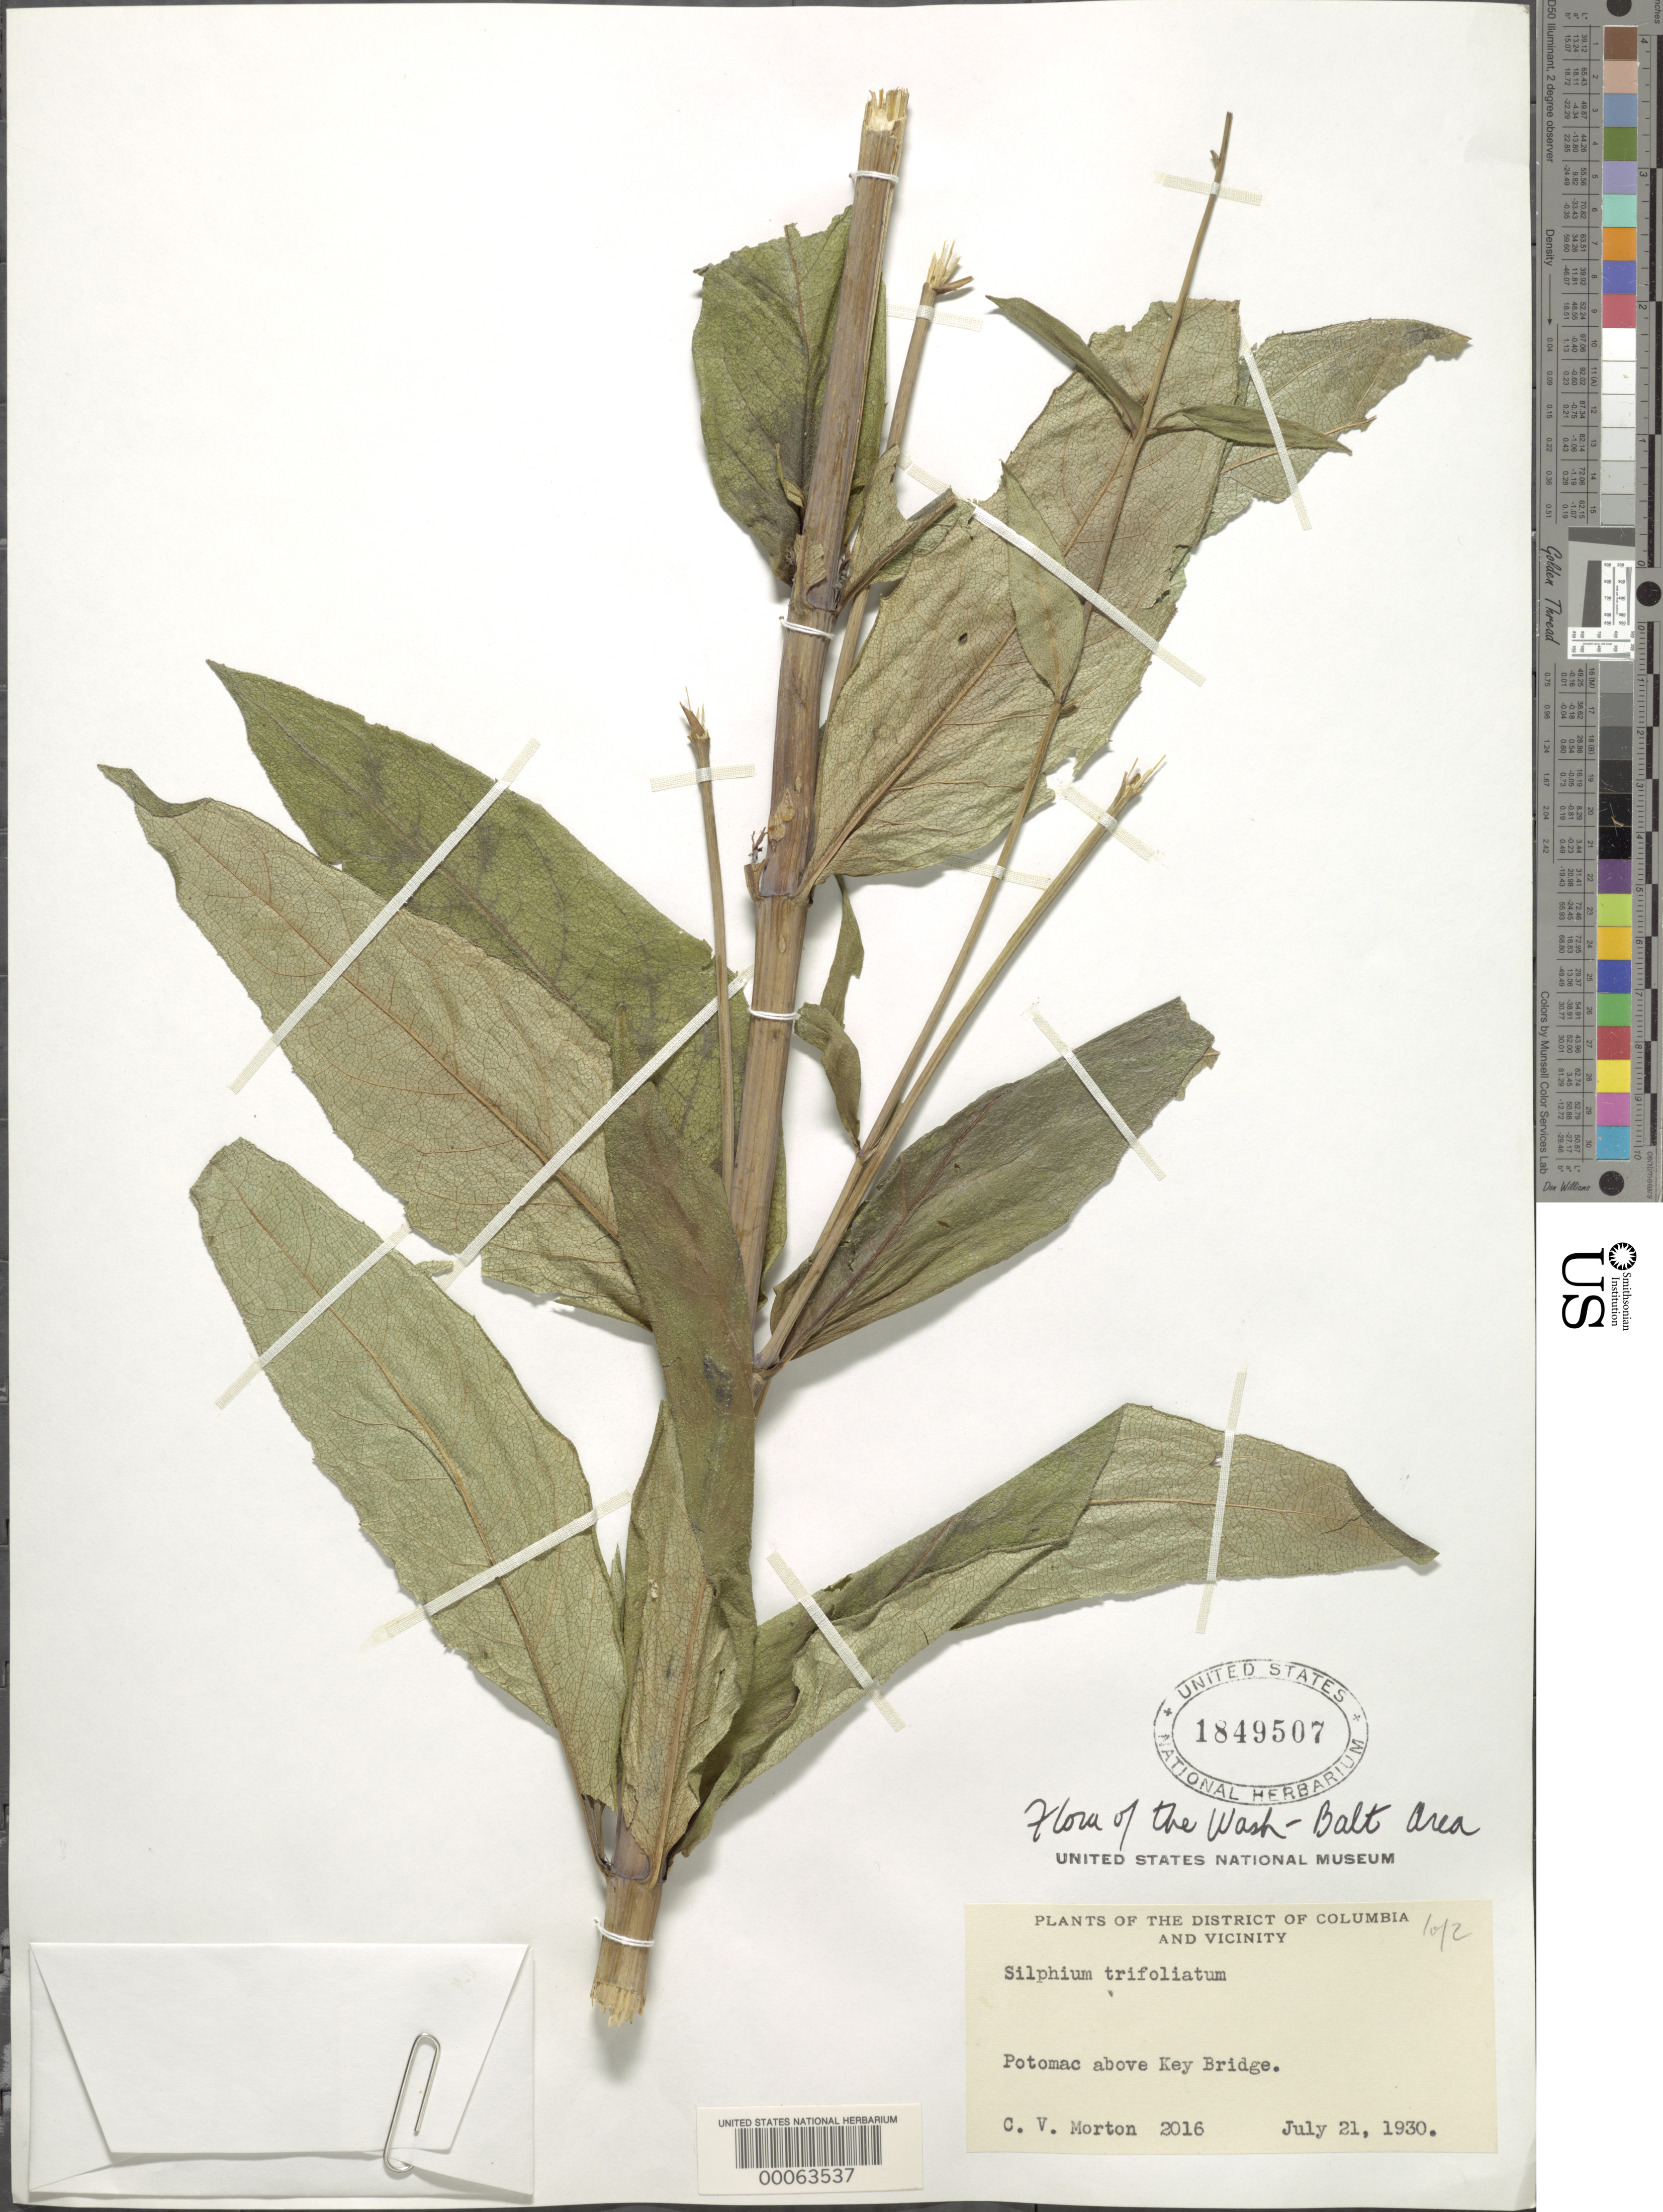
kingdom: Plantae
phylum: Tracheophyta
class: Magnoliopsida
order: Asterales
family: Asteraceae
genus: Silphium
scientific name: Silphium asteriscus var. trifoliatum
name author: (L.) Clevinger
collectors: C. V. Morton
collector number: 2016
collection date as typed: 21 Jul 1930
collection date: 1930-07-21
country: United States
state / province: Virginia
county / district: Arlington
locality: Potomac above Key Bridge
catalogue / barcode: US 1849507